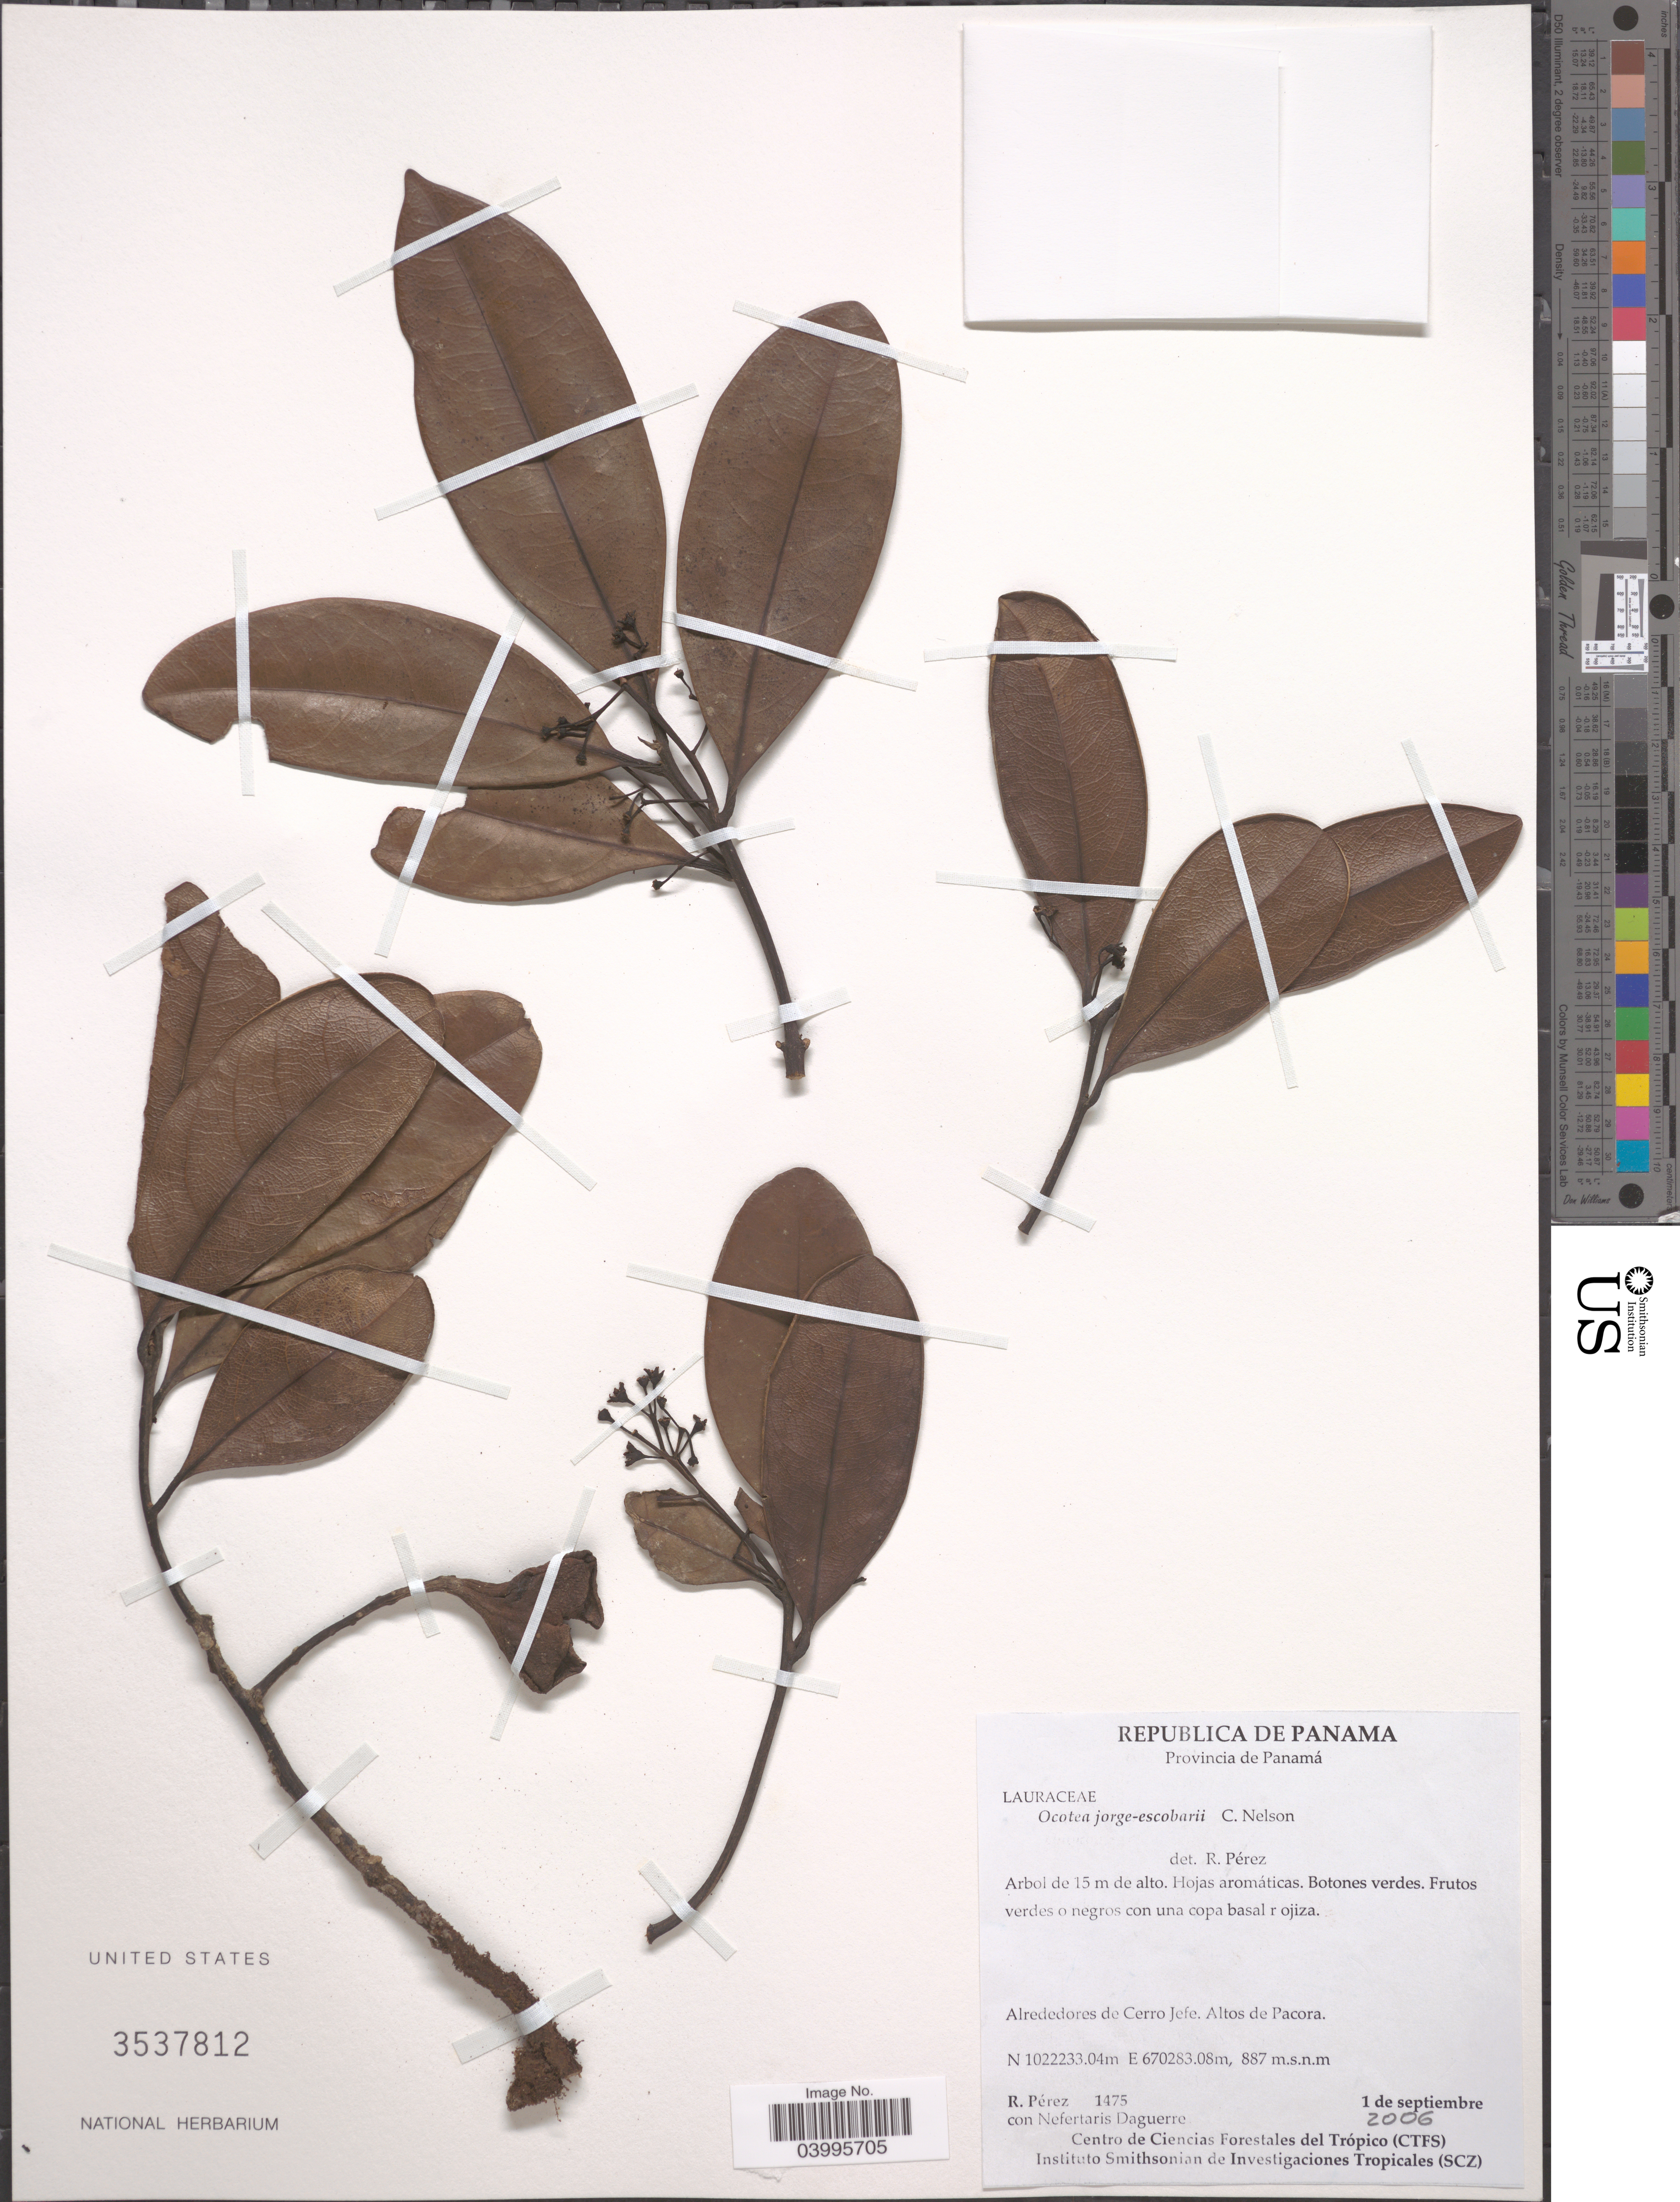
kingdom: Plantae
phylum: Tracheophyta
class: Magnoliopsida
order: Laurales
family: Lauraceae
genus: Ocotea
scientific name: Ocotea jorge-escobarii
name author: C. Nelson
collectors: R. Perez & N. Daguerre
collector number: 1475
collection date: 2006-09-01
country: Panama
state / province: Panamá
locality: Alrededores de Cerro Jefe. Altos de Pacora.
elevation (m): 887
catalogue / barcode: US 3537812